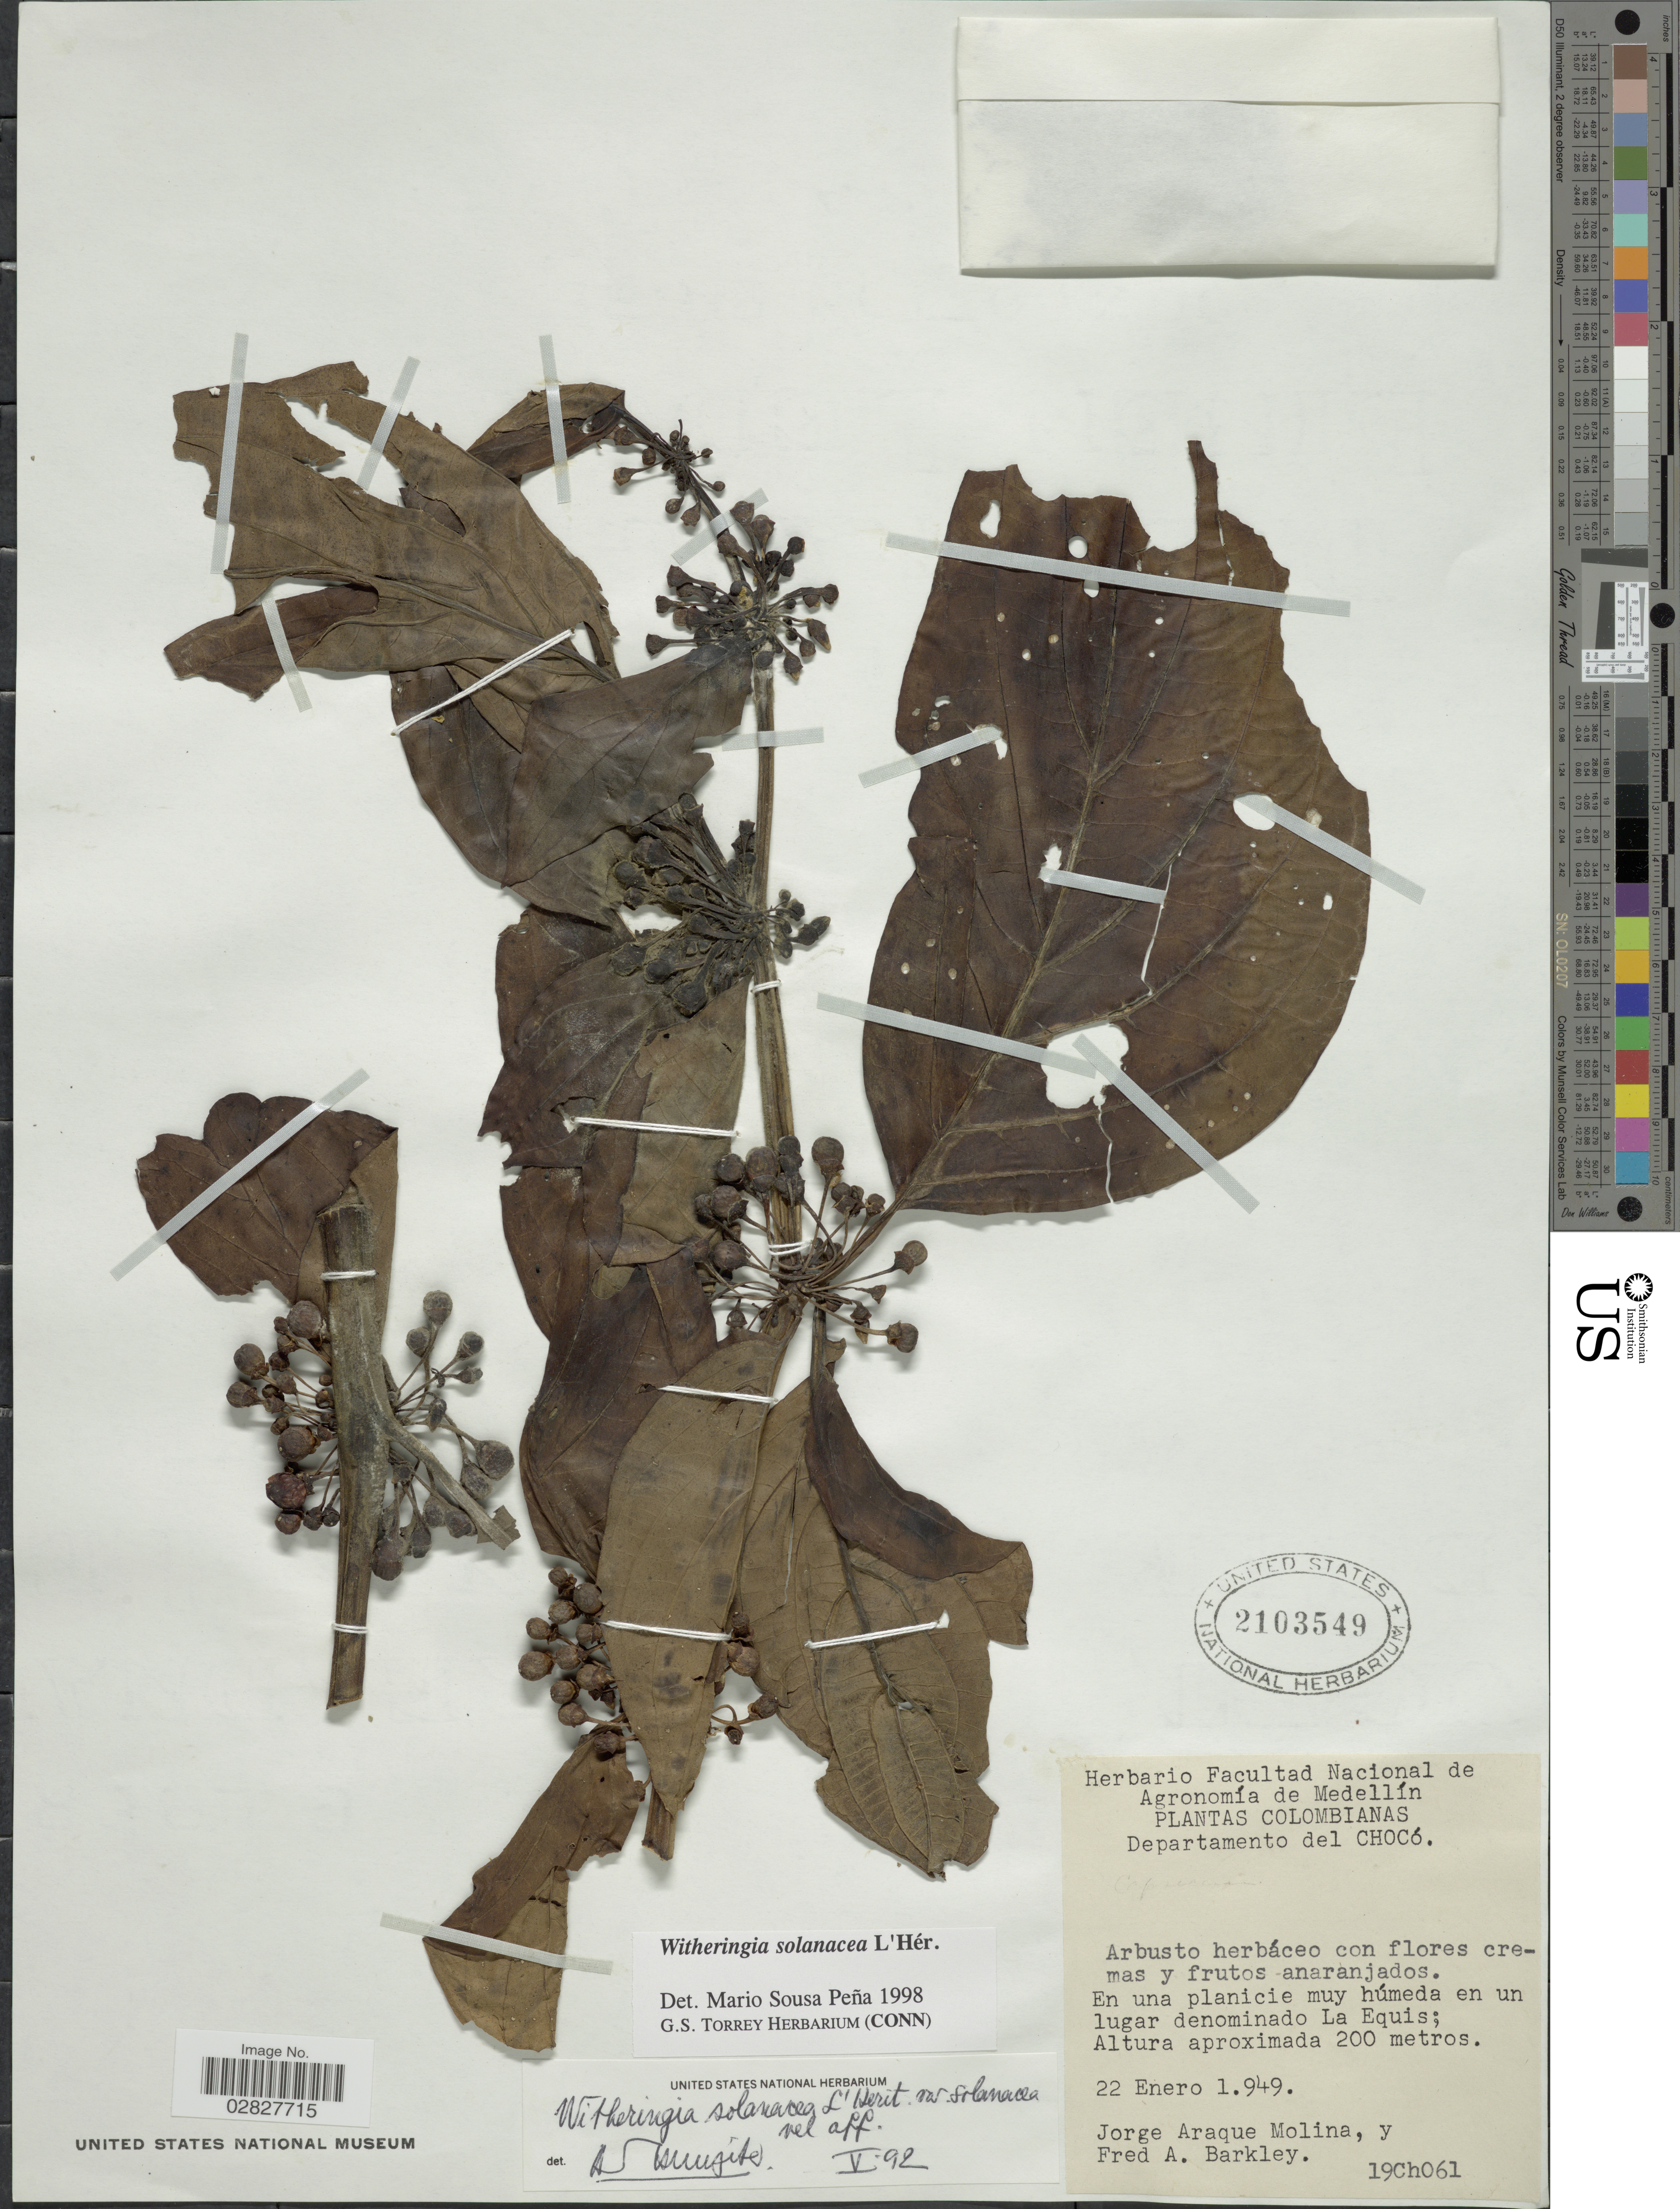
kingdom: Plantae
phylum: Tracheophyta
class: Magnoliopsida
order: Solanales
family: Solanaceae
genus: Witheringia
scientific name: Witheringia solanacea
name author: L'Hér.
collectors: J. A. Molina & F. A. Barkley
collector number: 19Ch061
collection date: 1949-01-22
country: Colombia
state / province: Chocó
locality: Departamento del Chocó. En una planicie muy húmeda en un lugar denominado La Equis.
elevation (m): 200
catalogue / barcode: US 2103549